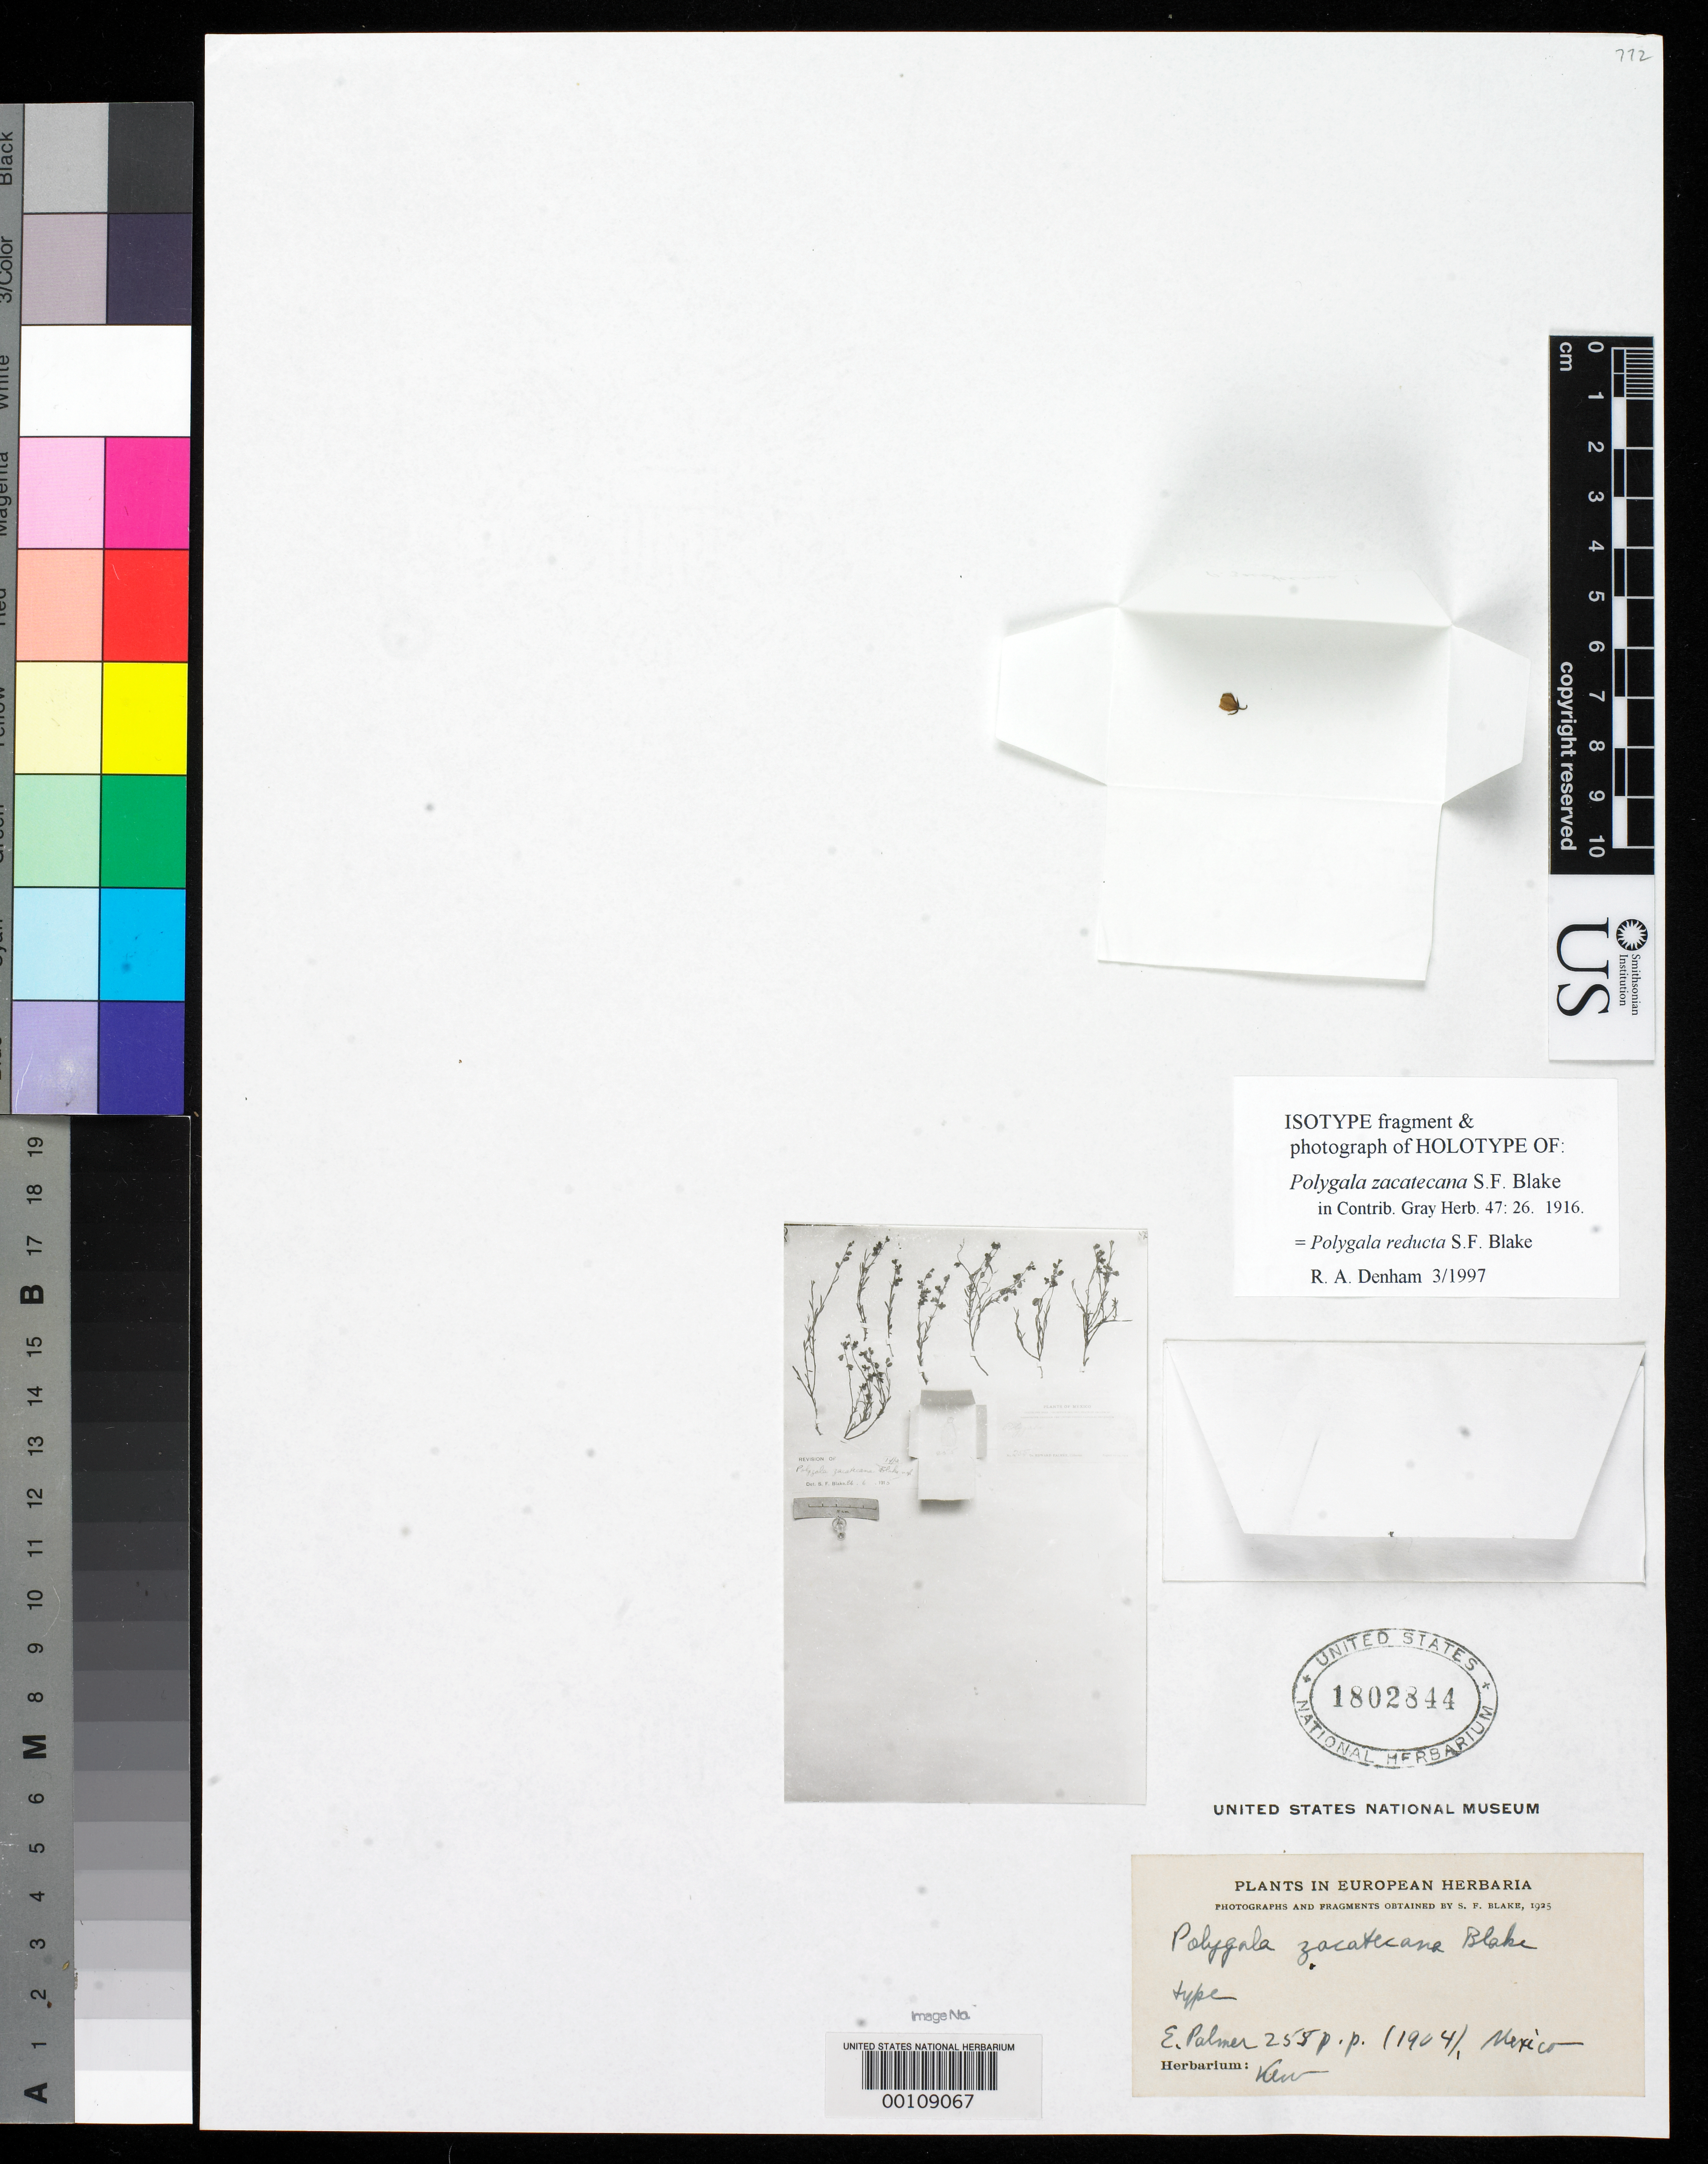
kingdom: Plantae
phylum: Tracheophyta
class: Magnoliopsida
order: Fabales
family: Polygalaceae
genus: Polygala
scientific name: Polygala zacatecana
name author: S.F. Blake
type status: Isotype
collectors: E. Palmer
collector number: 258 p.p.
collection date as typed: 11 Aug 1904 to 14 Aug 1904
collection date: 1904-08-11/1904-08-14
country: Mexico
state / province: Zacatecas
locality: Near Concepcion del Oro.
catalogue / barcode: US 1802844